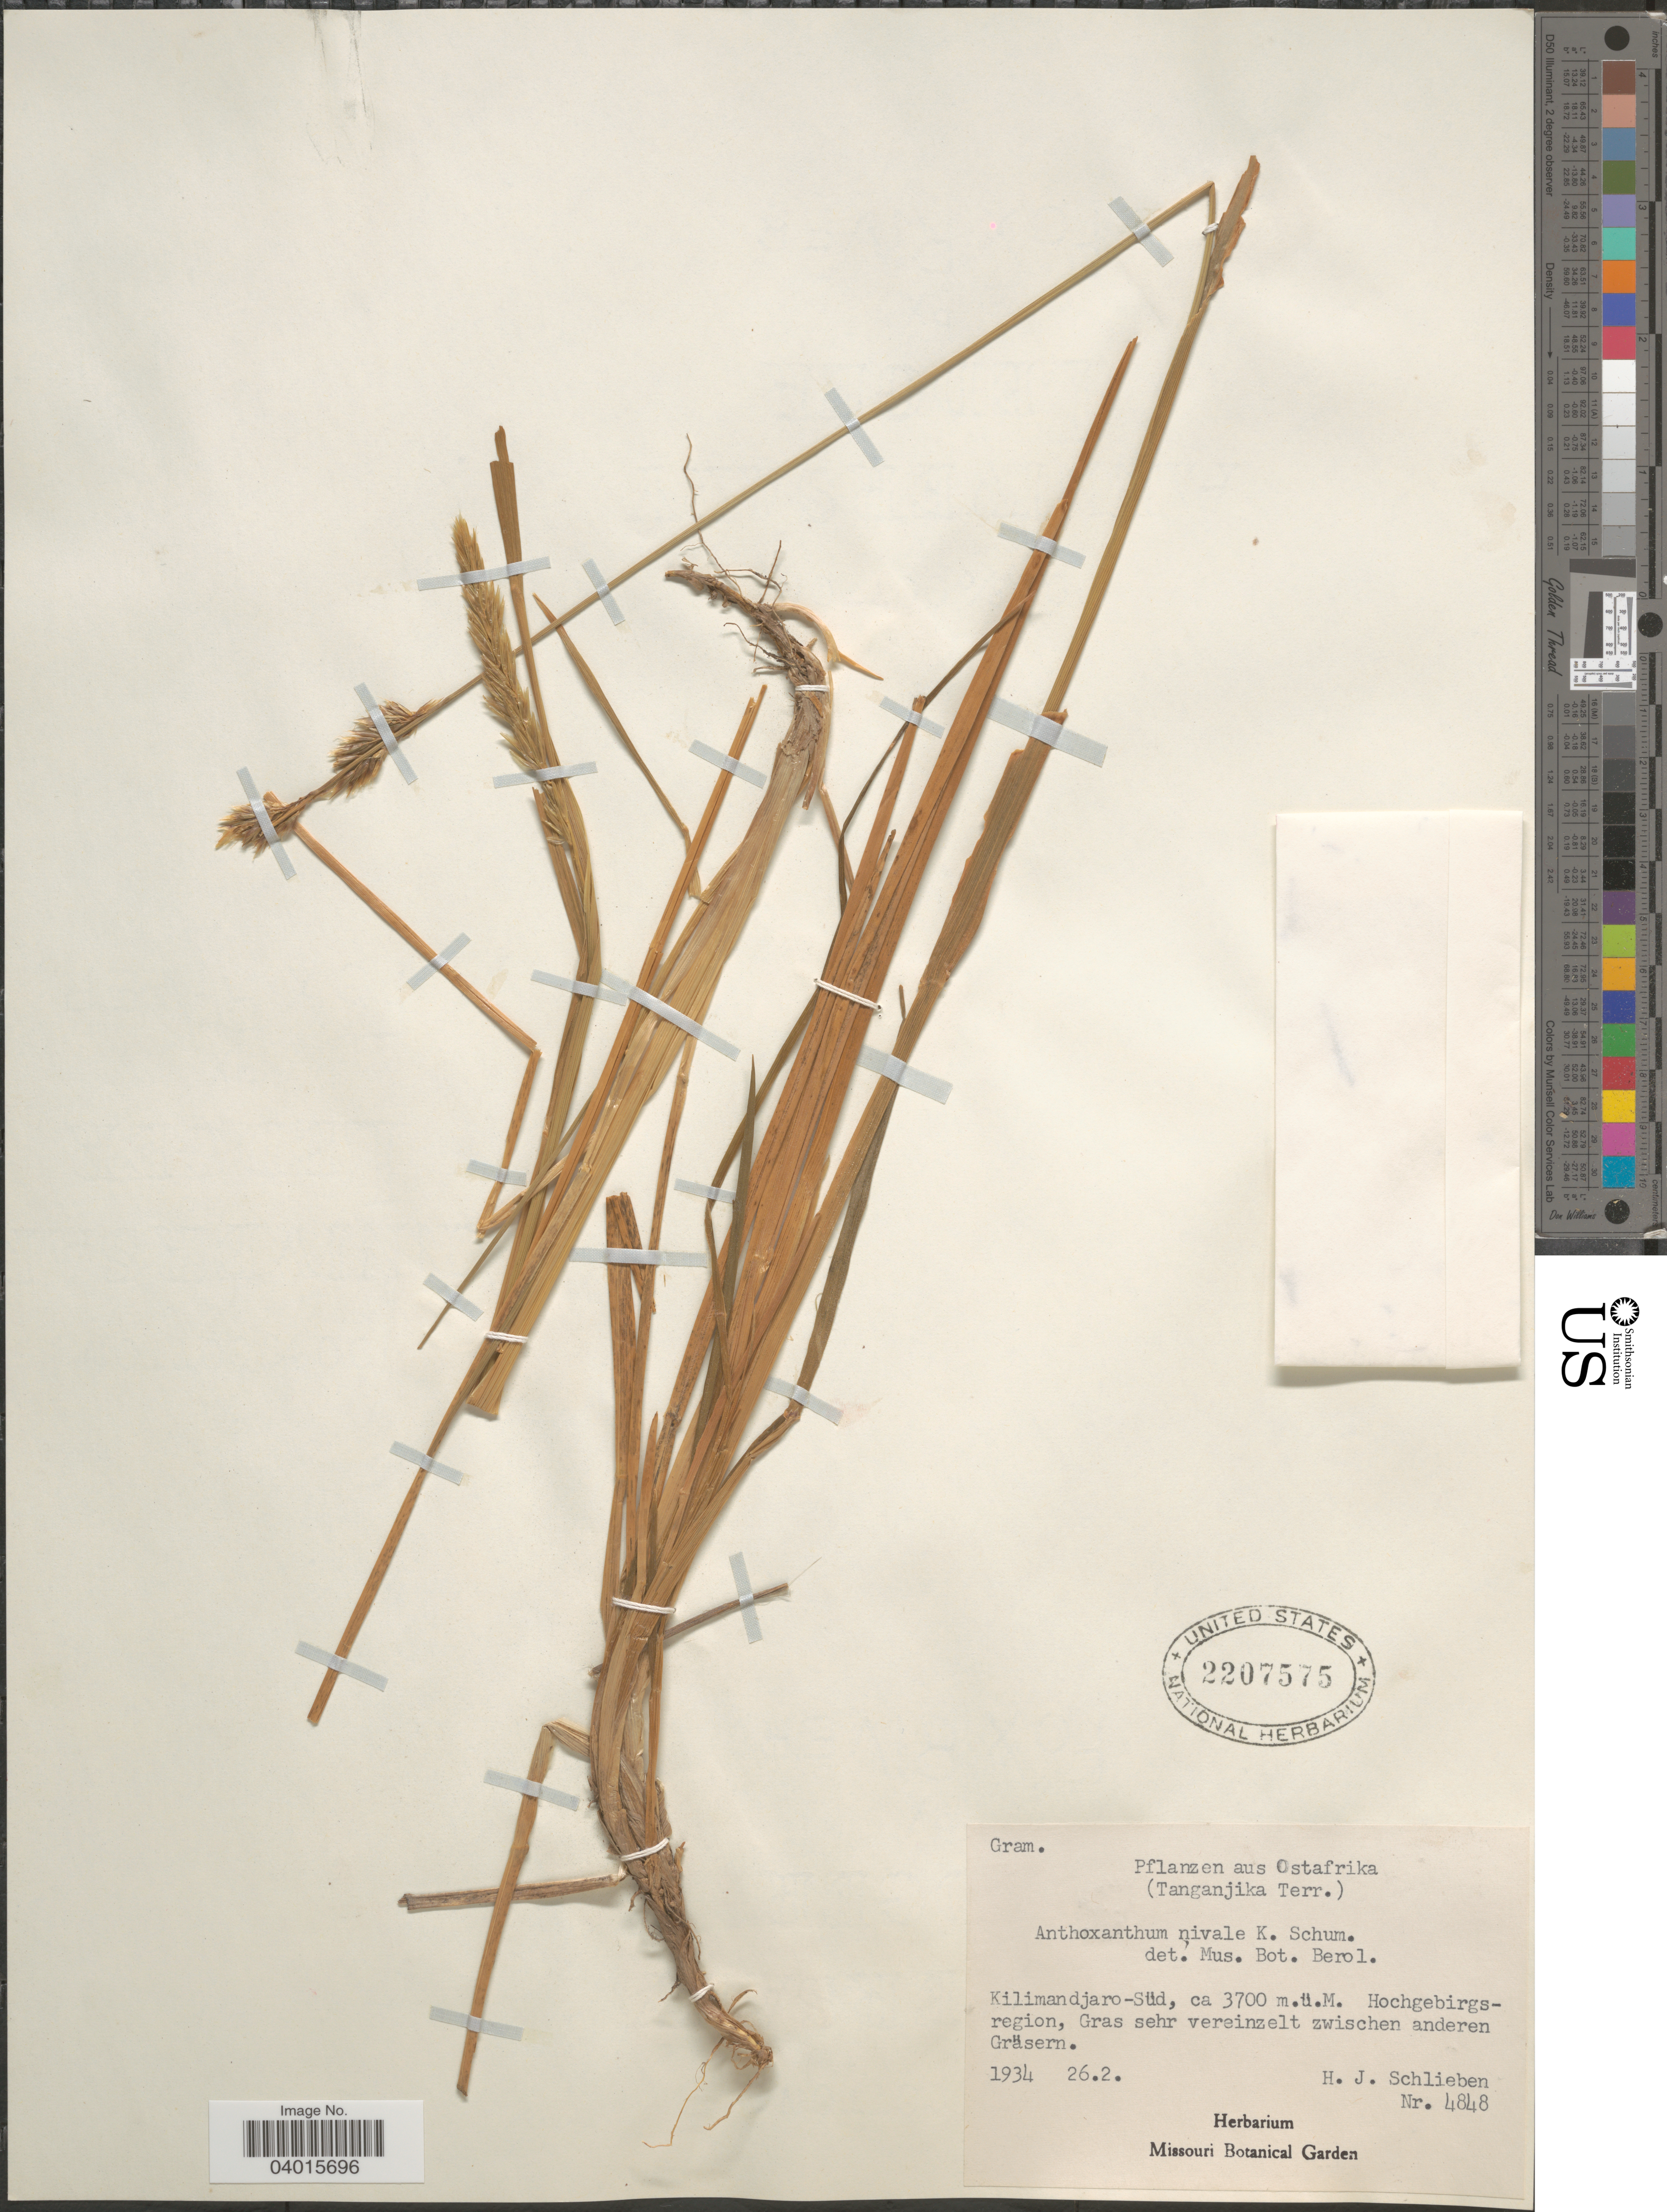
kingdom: Plantae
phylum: Tracheophyta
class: Liliopsida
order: Poales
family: Poaceae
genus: Anthoxanthum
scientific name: Anthoxanthum nivale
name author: K. Schum.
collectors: H. J. Schlieben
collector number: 4848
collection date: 1934-02-26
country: Tanzania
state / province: Kilimanjaro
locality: Pflanzen aus Ostafrika (Tanganjika Terr.). Kilimandjaro-Süd, Hochgebirgsregion, Gras sehr vereinzelt swischen anderen Gräsern.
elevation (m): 3700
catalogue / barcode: US 2207575